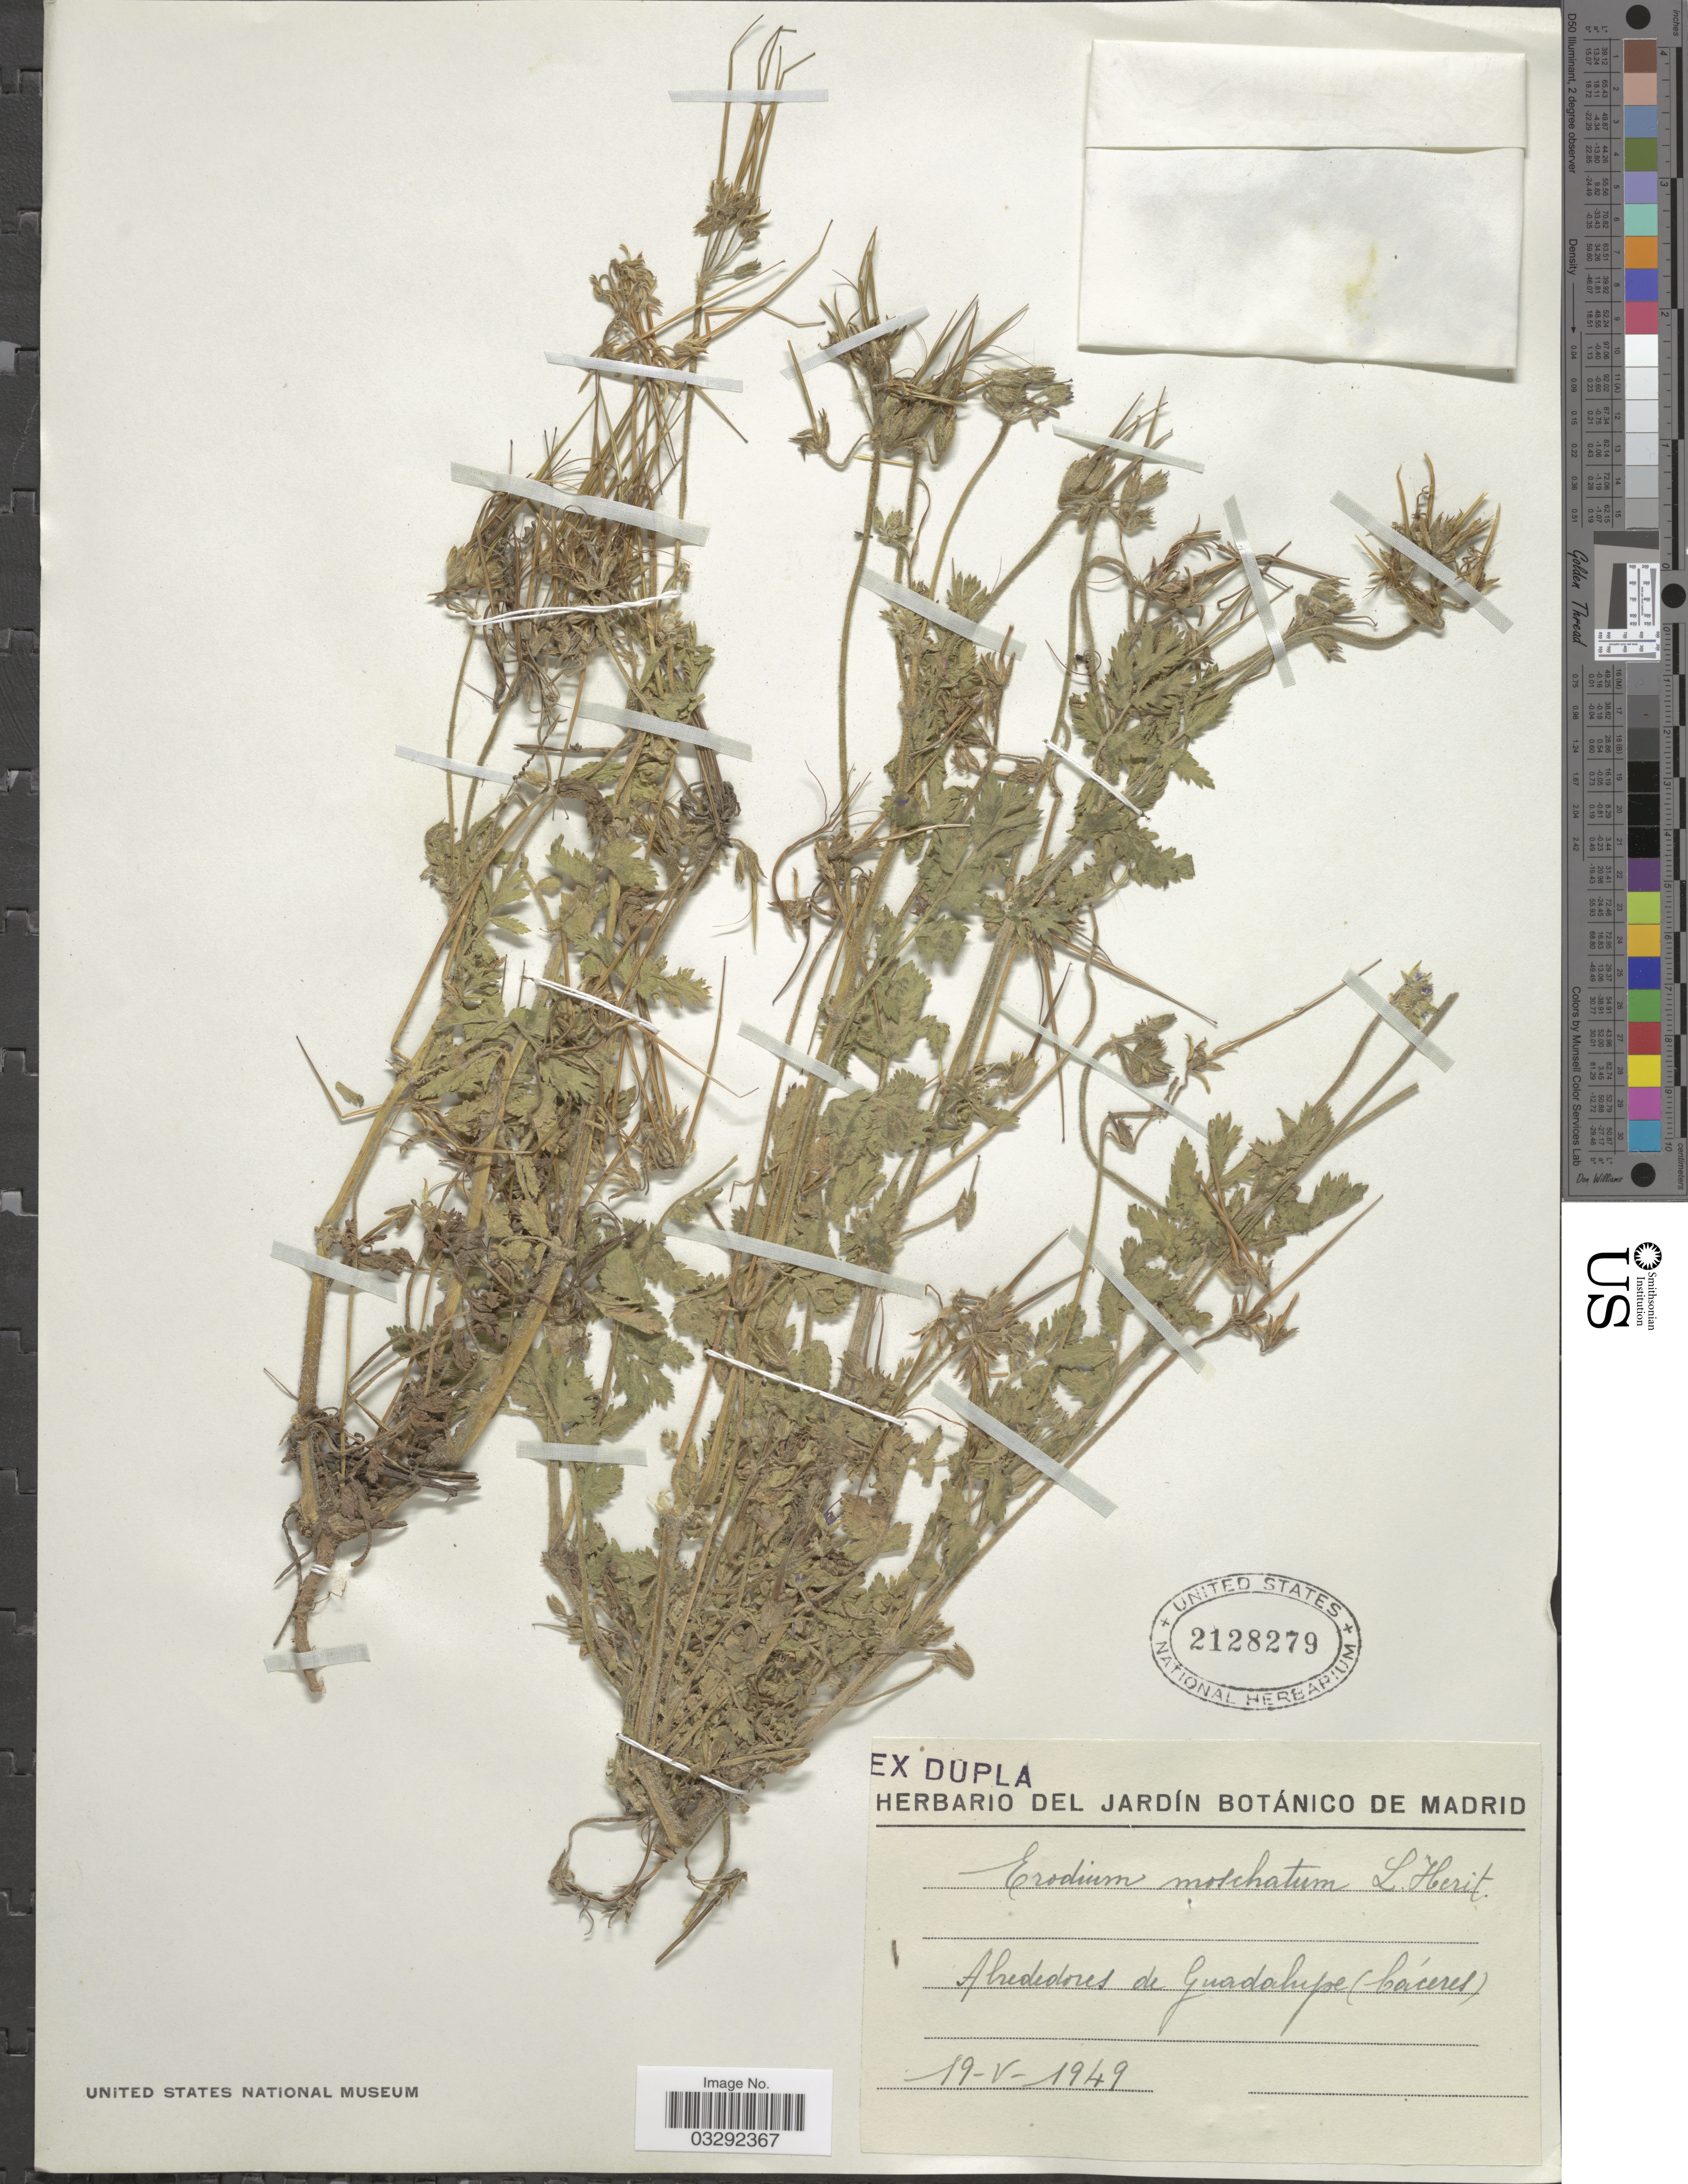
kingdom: Plantae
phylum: Tracheophyta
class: Magnoliopsida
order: Geraniales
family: Geraniaceae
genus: Erodium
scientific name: Erodium moschatum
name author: (L.) L'Hér. ex Aiton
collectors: Ex herb. Jardín Botánico de Madrid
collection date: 1949-05-19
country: Spain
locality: Alrededores de Guadalupe (Cáceres).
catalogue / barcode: US 2128279